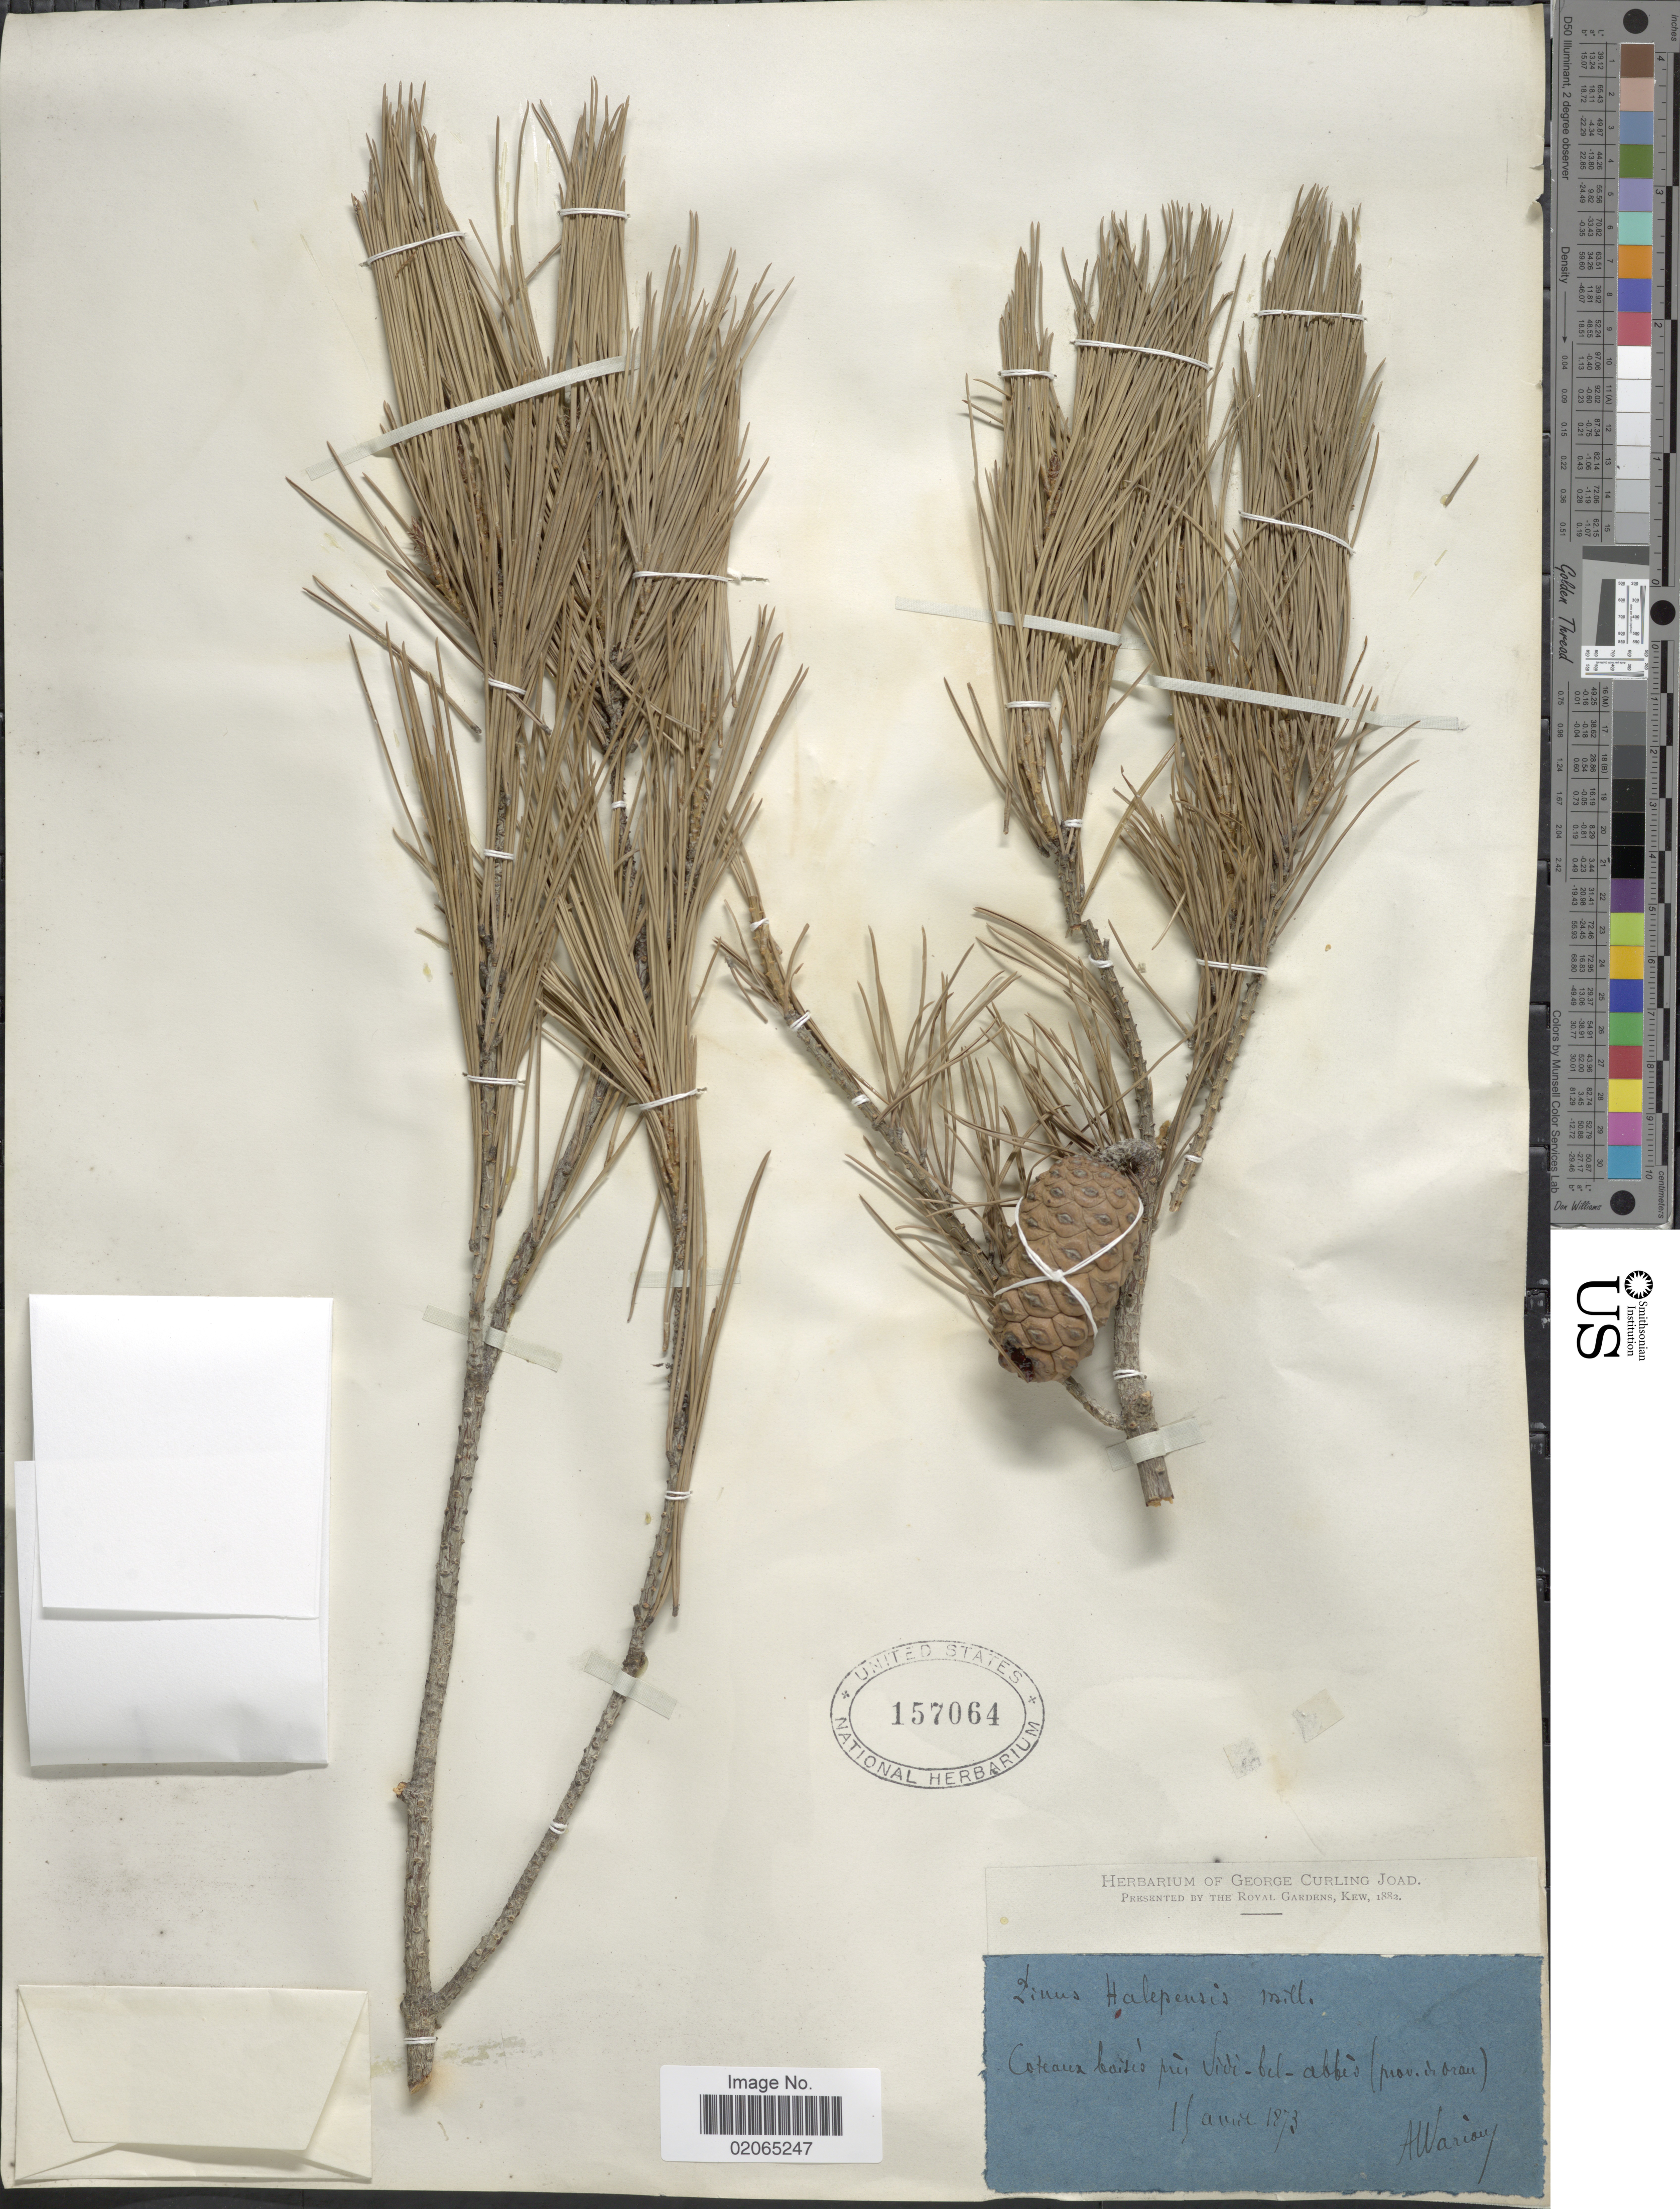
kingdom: Plantae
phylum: Tracheophyta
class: Pinopsida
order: Pinales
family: Pinaceae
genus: Pinus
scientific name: Pinus halepensis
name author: Mill.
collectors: A. Warion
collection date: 1873-01-01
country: Algeria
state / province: Oran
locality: Coteaux baisio près Sidi-Bel-Abbès (prov. de Oran).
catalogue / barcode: US 157064